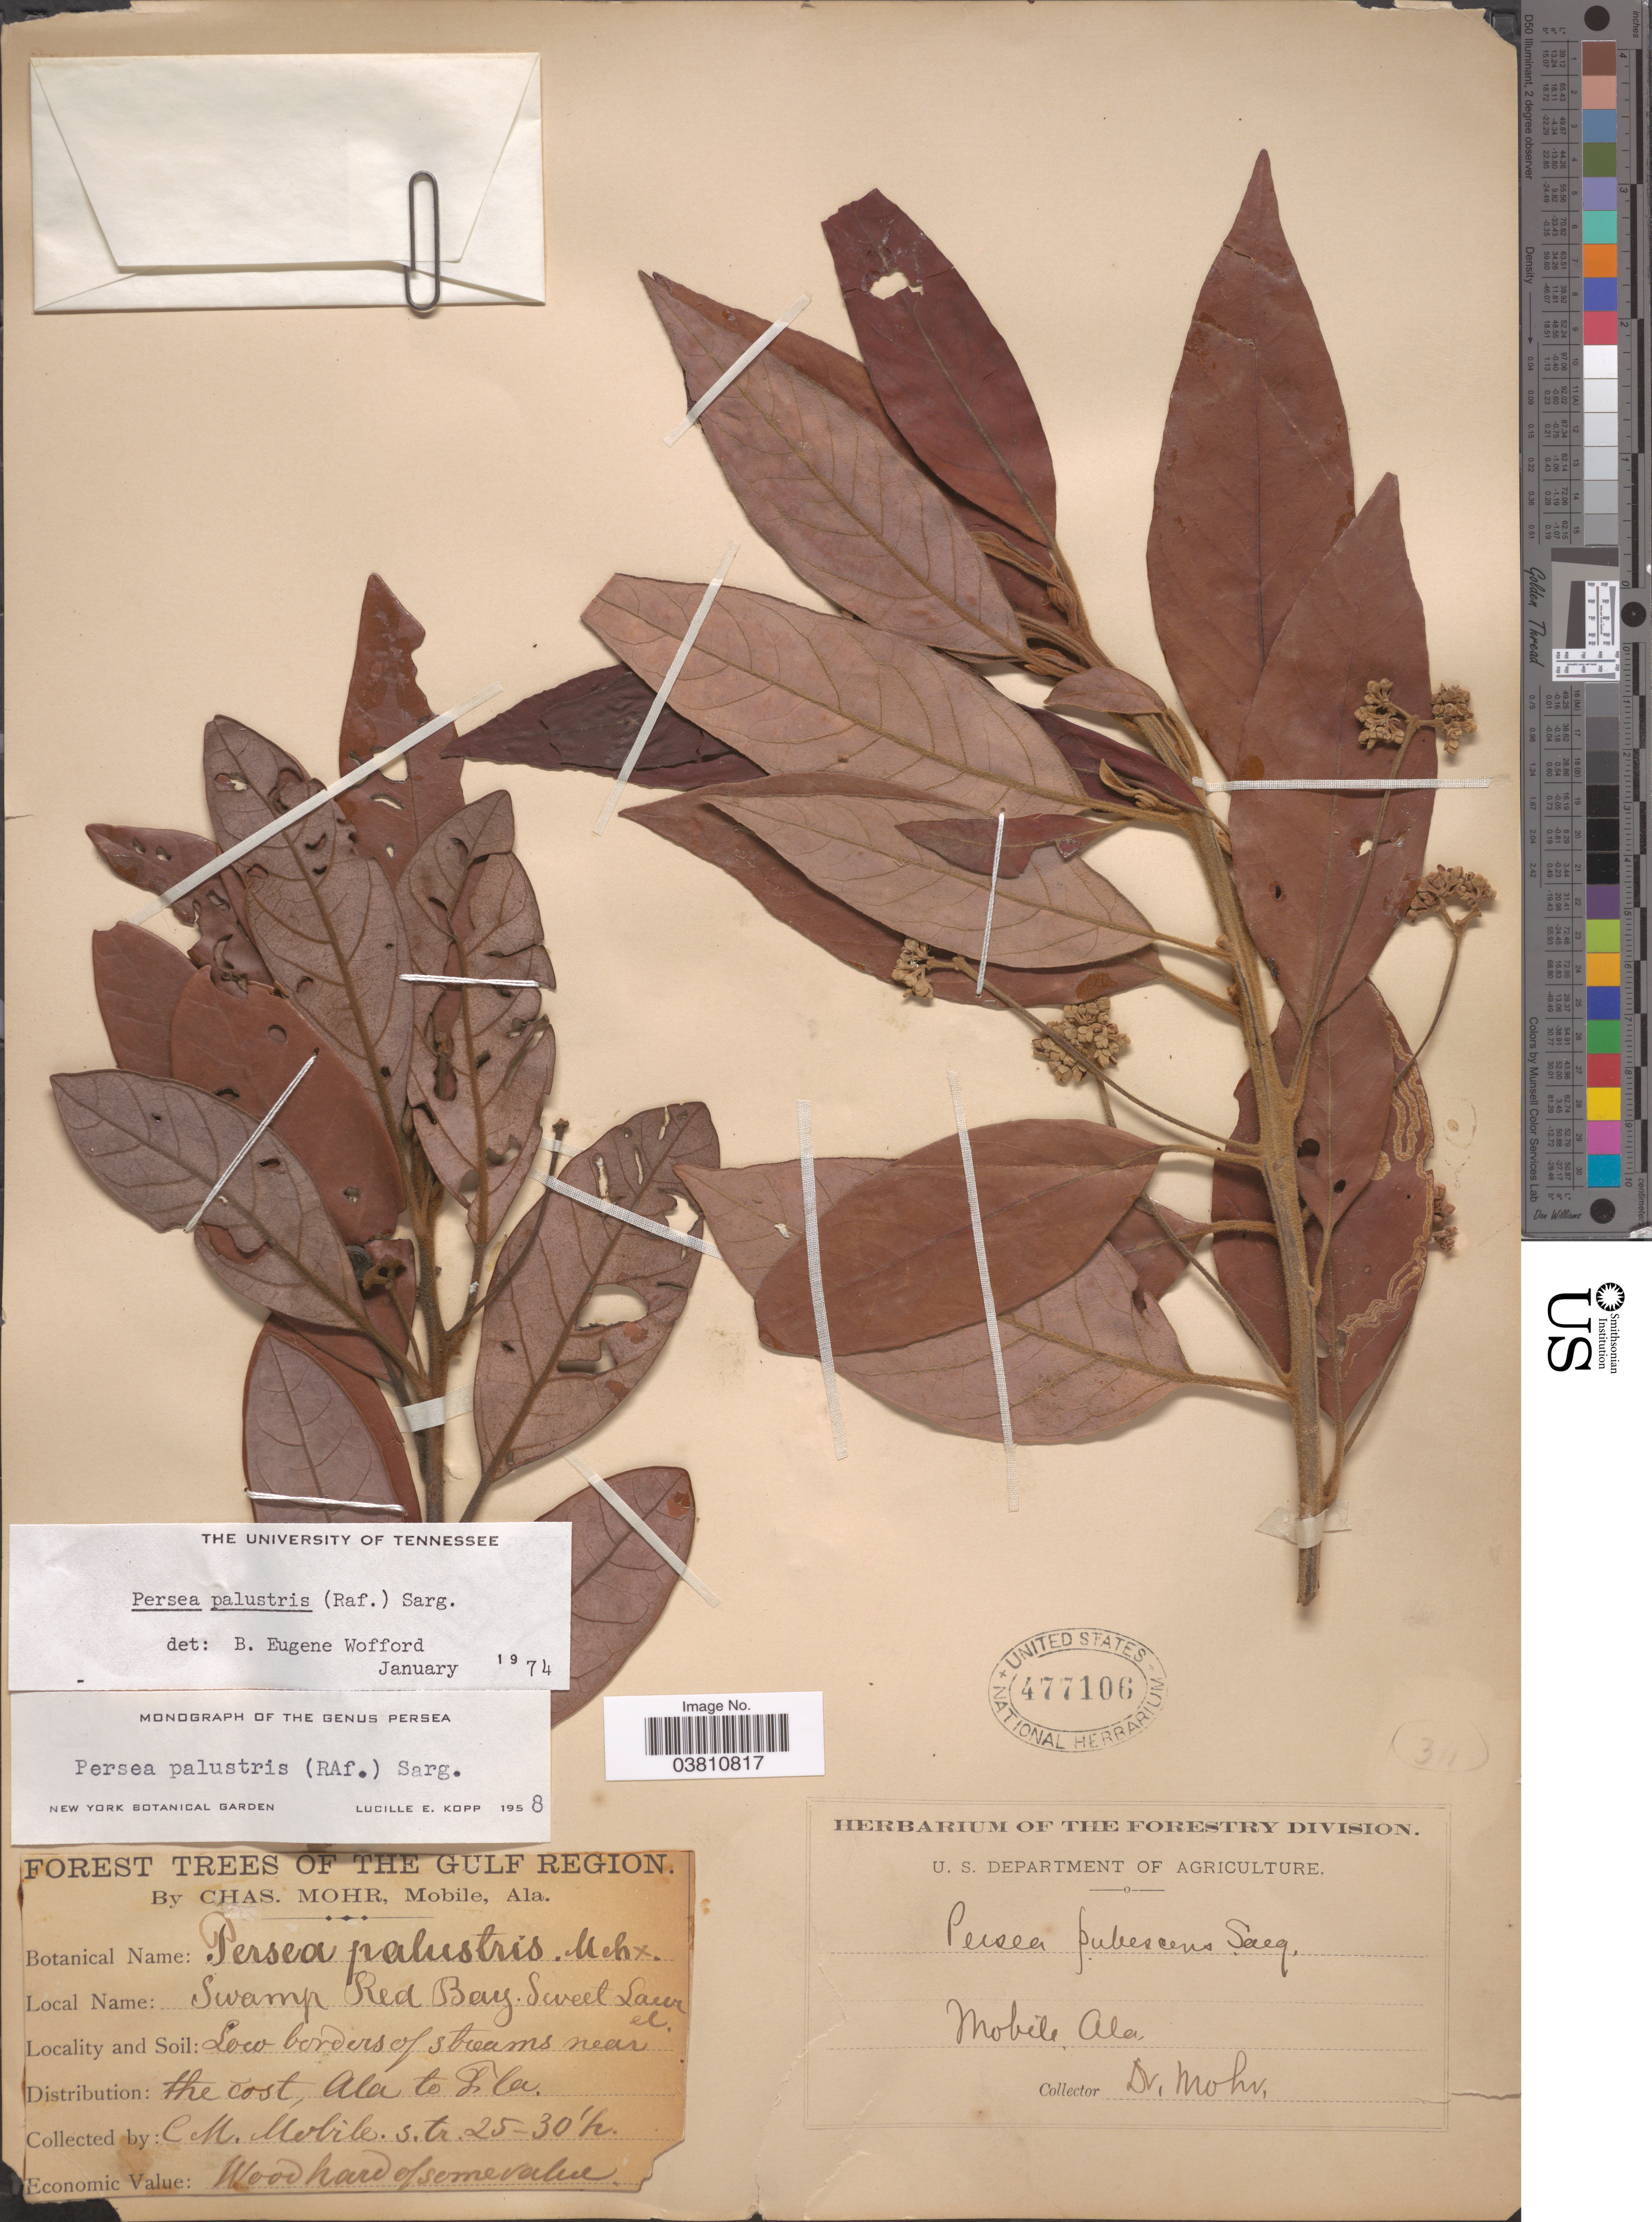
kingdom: Plantae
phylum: Tracheophyta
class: Magnoliopsida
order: Laurales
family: Lauraceae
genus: Persea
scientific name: Persea palustris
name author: (Raf.) Sarg.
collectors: Mohr, C. T. (herbarium)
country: United States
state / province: Alabama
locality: The Gulf Region. Low borders of streams near the coast, Ala to Fla. Mobile.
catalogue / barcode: US 477106